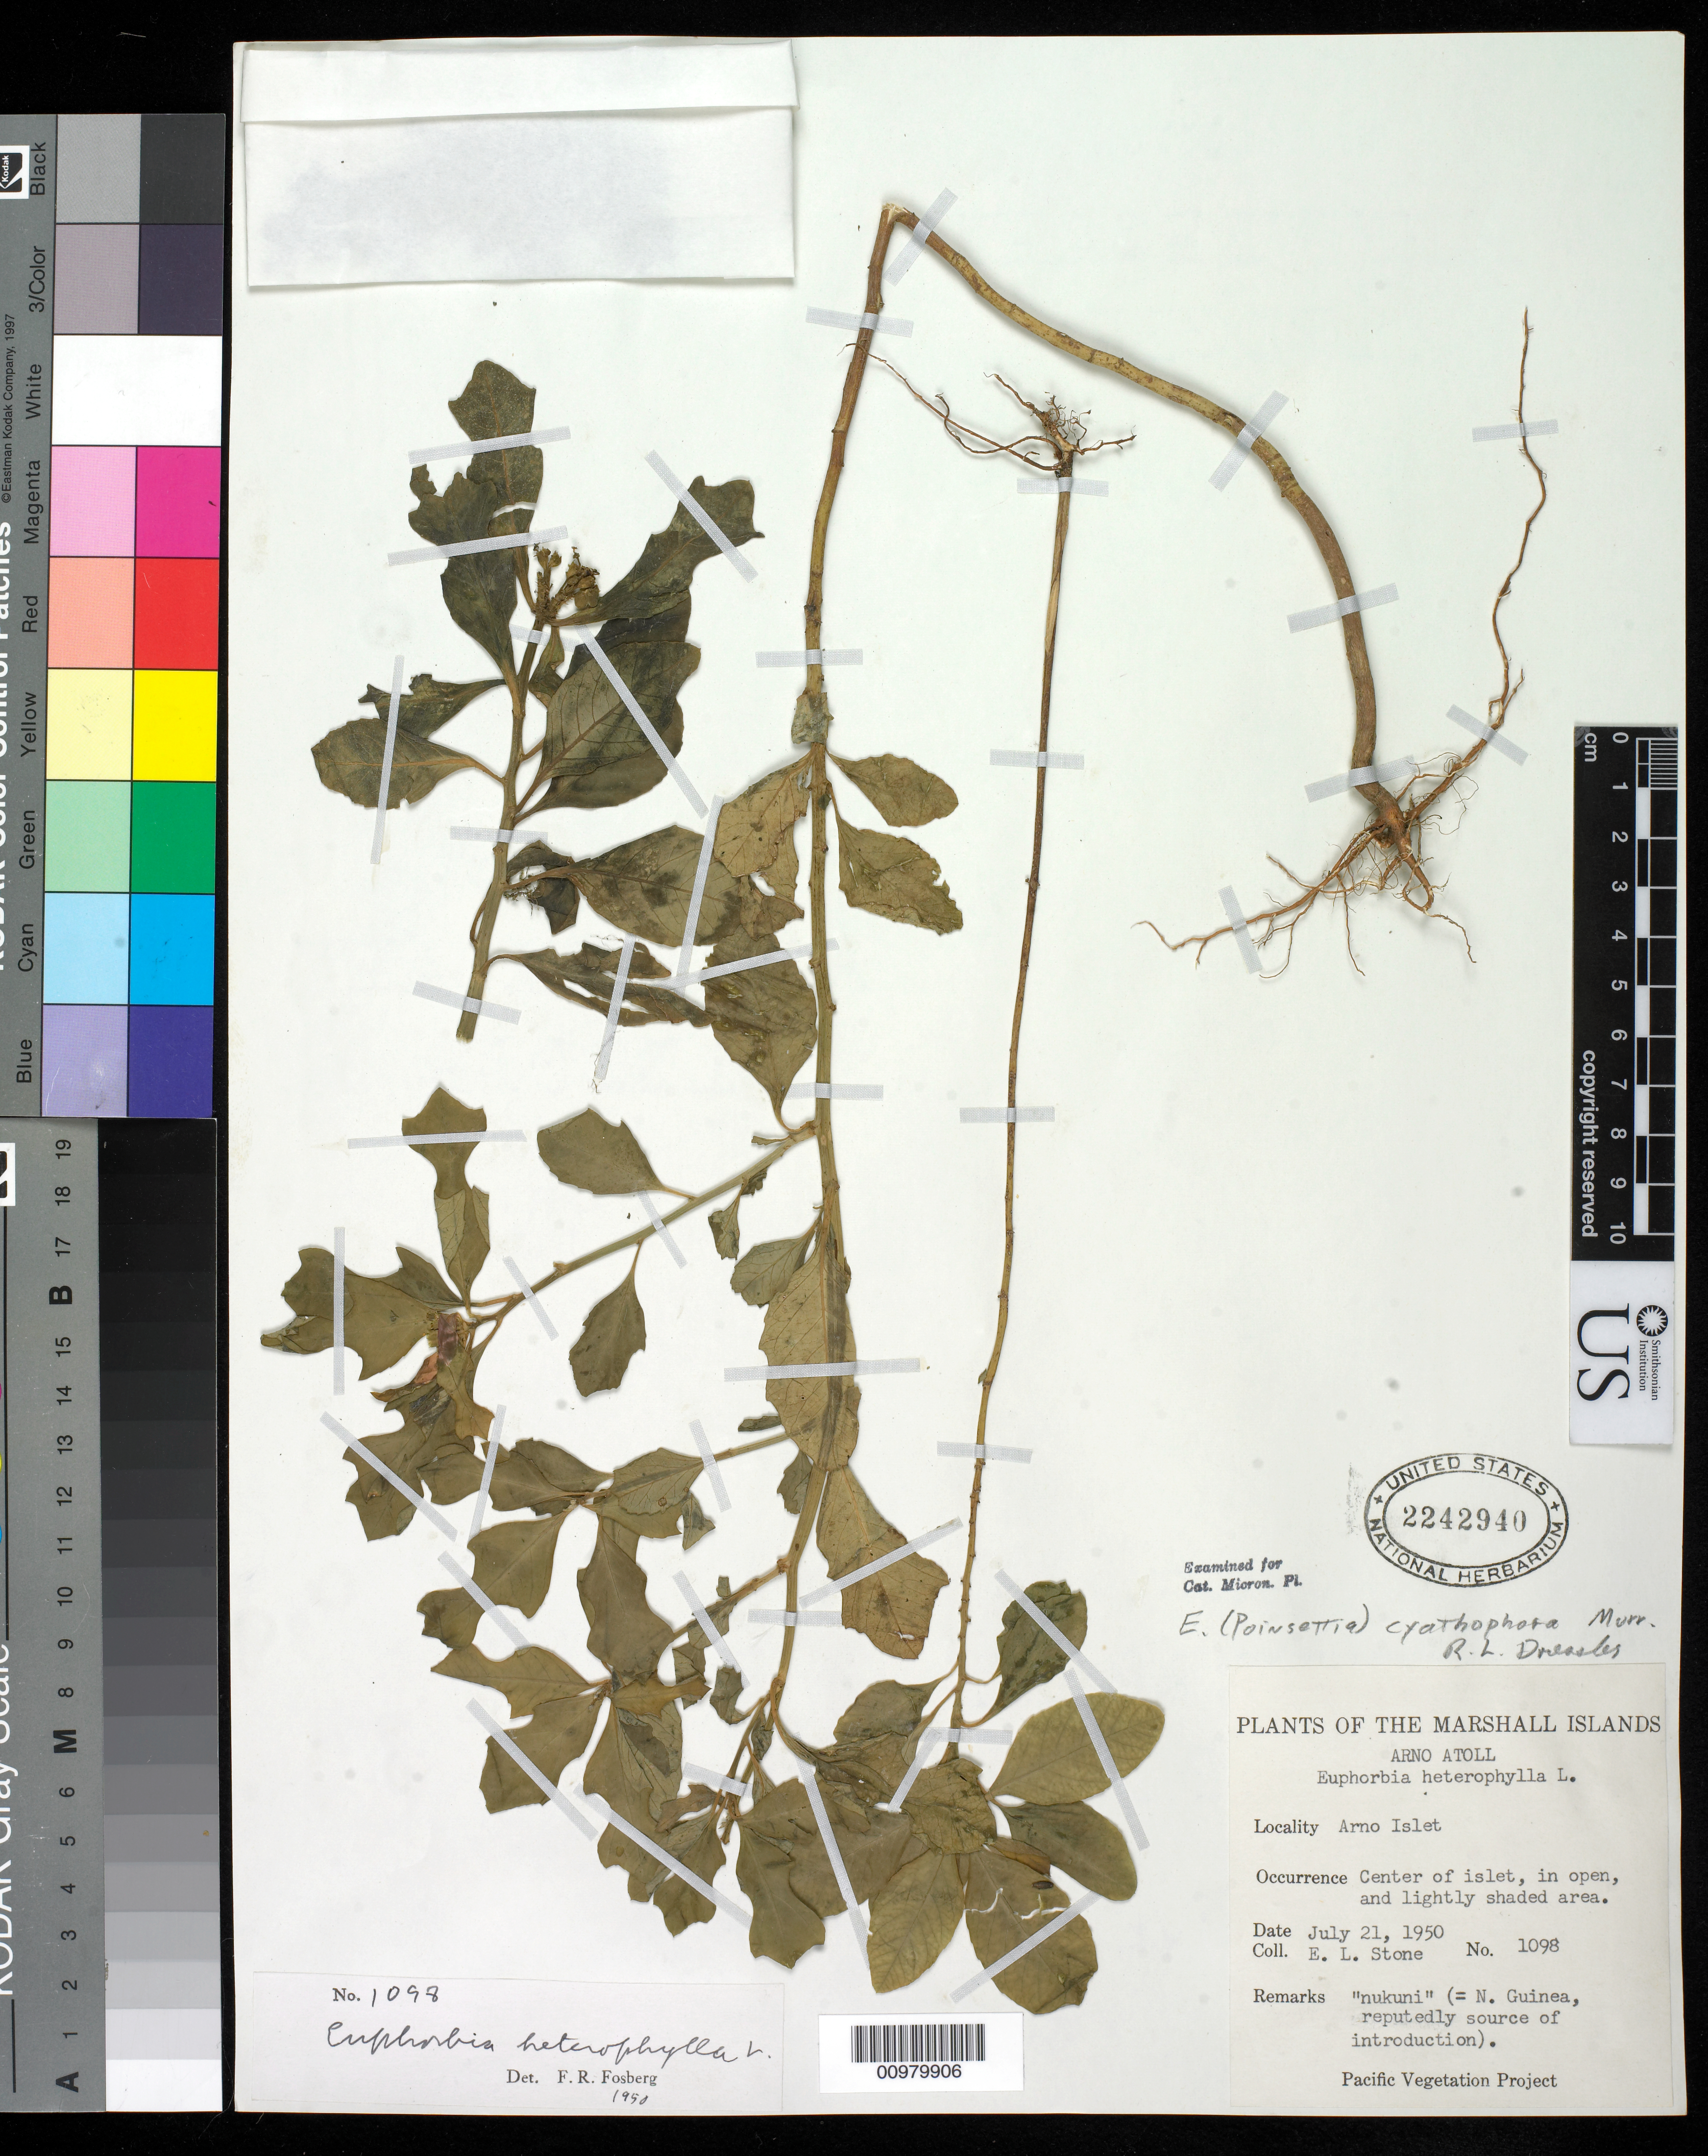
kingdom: Plantae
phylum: Tracheophyta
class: Magnoliopsida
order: Malpighiales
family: Euphorbiaceae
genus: Euphorbia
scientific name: Euphorbia heterophylla var. cyathophora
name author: (Murr.) Griseb.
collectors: E. L. Stone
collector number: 1098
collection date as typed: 21 Jul 1950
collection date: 1950-07-21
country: Marshall Islands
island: Arno Atoll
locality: Arno Islet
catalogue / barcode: US 2242940